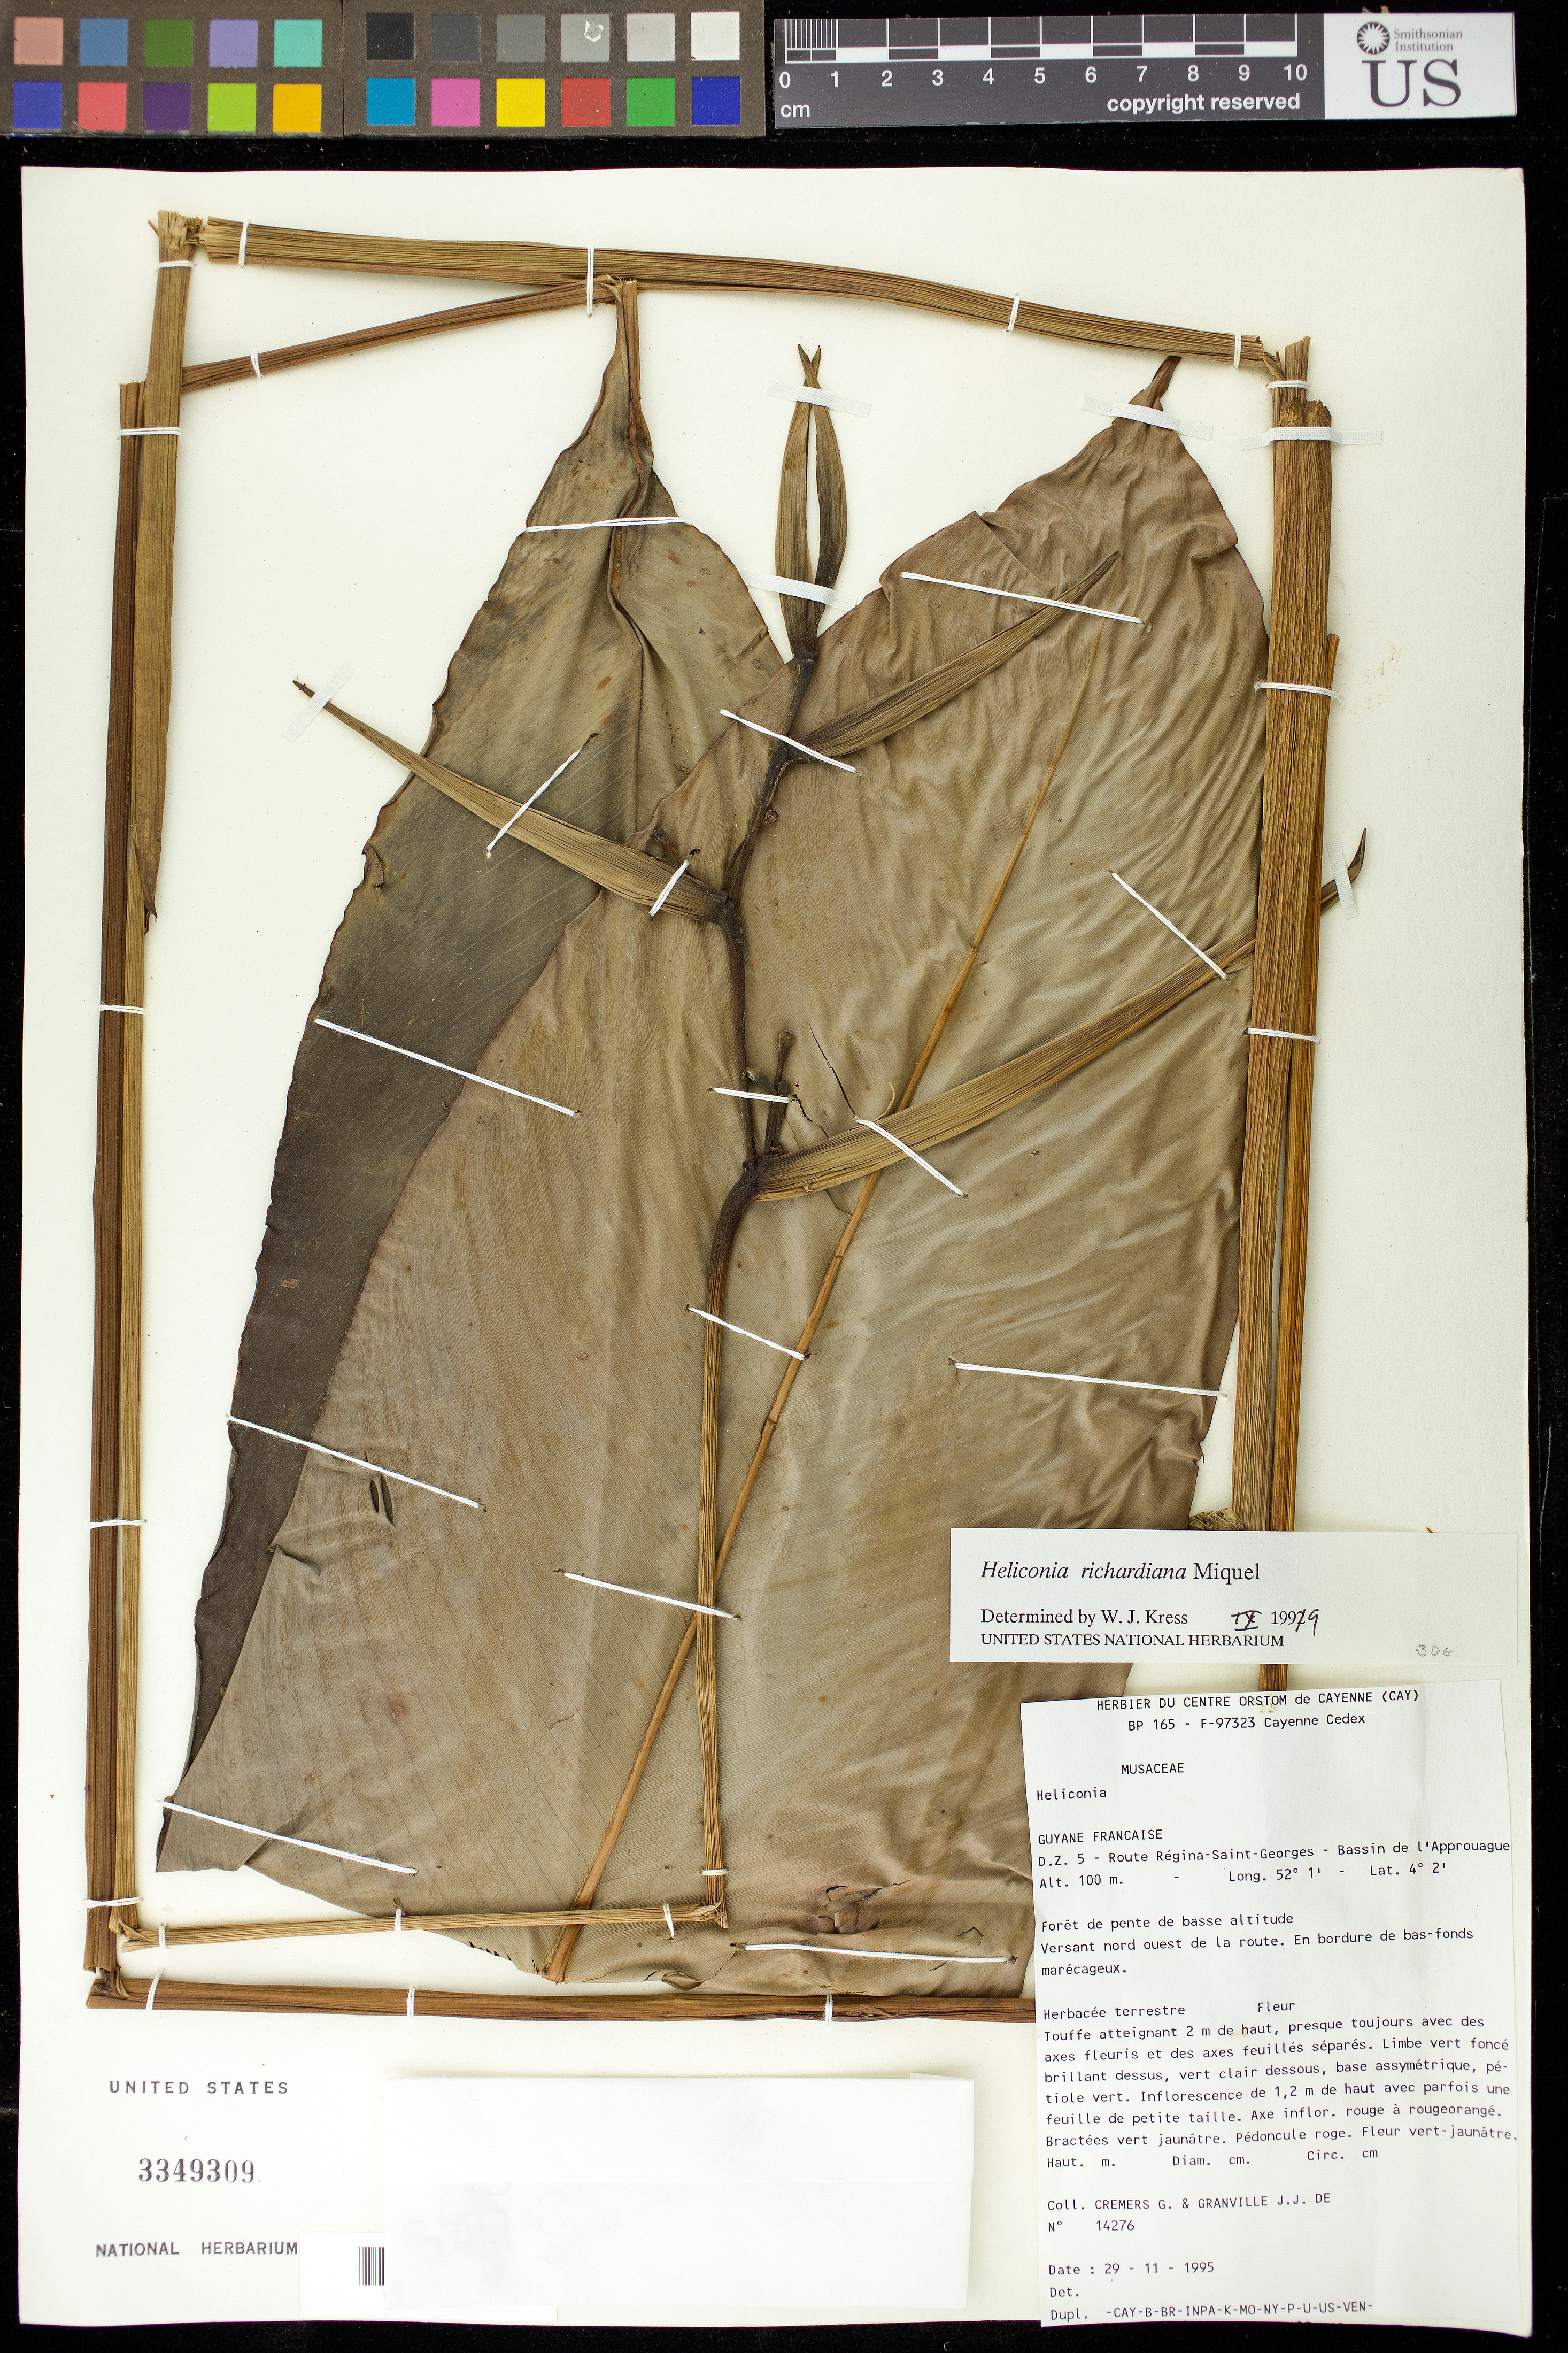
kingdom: Plantae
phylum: Tracheophyta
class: Liliopsida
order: Zingiberales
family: Heliconiaceae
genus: Heliconia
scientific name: Heliconia richardiana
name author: Miq.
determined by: Kress, W. J., (US), Smithsonian Institution - National Museum of Natural History (UNITED STATES)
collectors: G. Cremers & J.-J. de Granville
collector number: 14276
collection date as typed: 29-Nov-95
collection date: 1995-11-29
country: French Guiana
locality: Route Regina-Saint-Georges, D.Z. 5, Bassin de l'Approuague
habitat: Foret de pente de basse altitude. Versant nord ouest de la route. En bordure de base-fonds marecageux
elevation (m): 100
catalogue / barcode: US 3349309